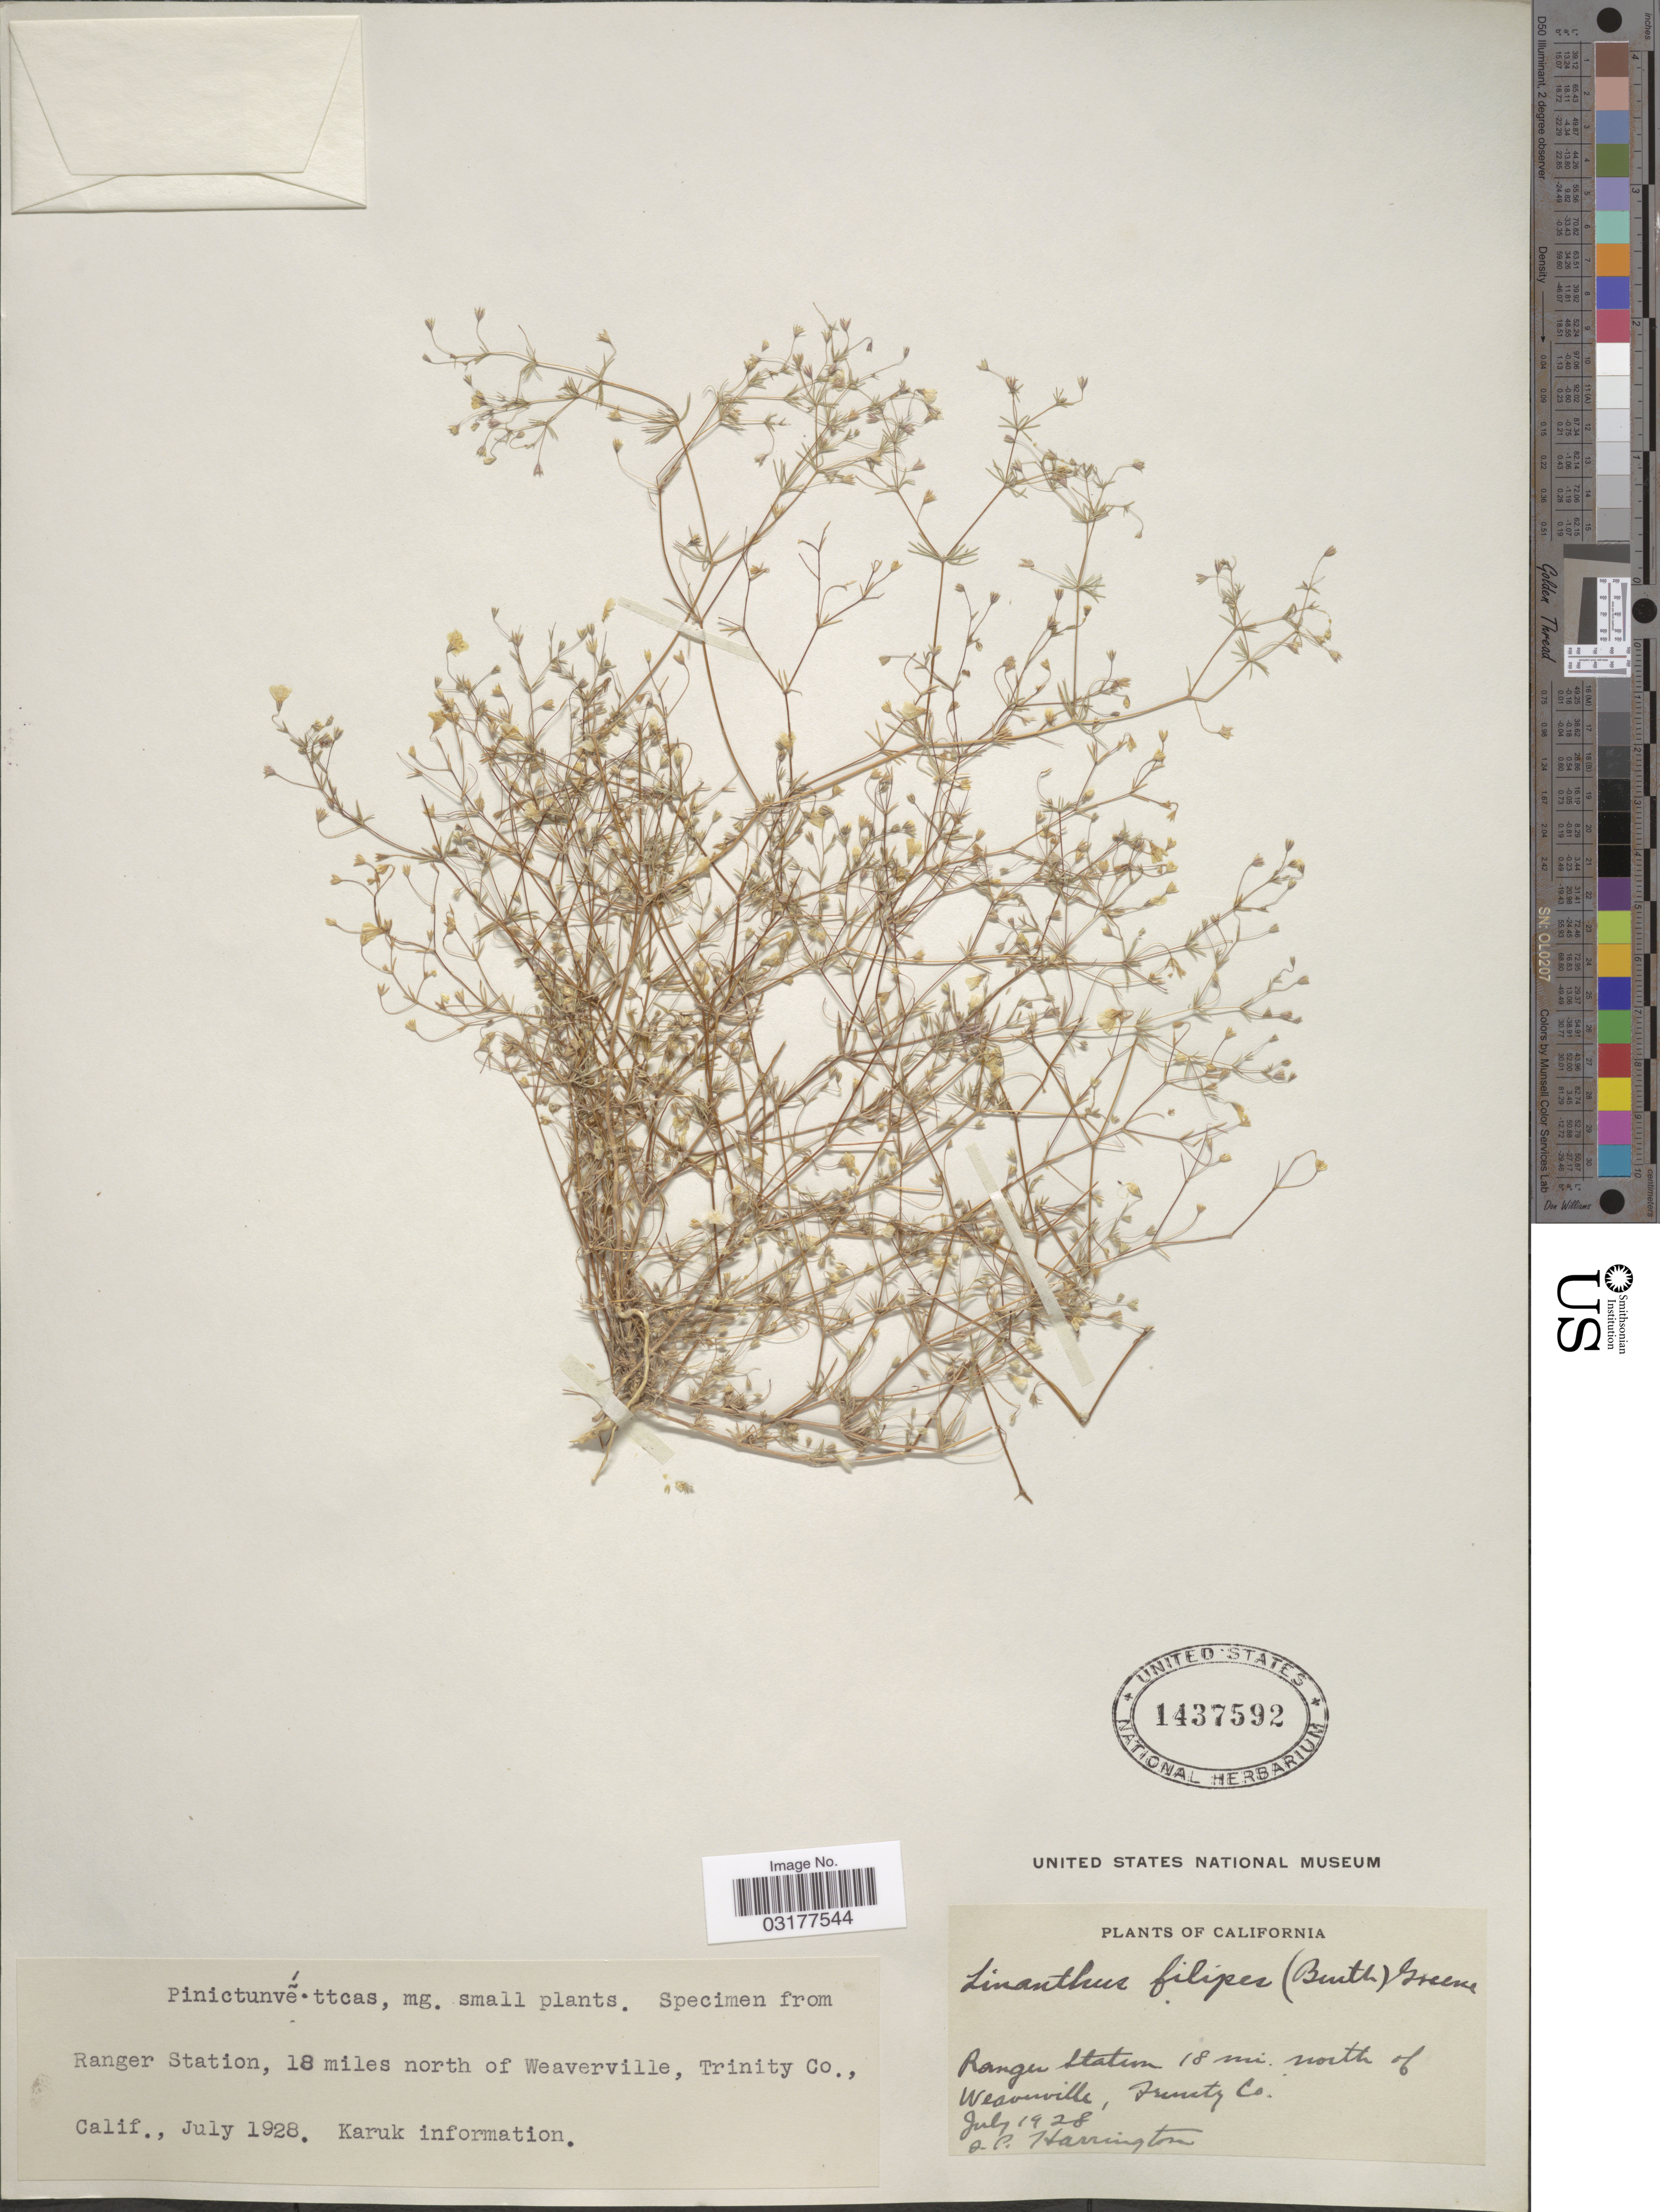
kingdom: Plantae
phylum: Tracheophyta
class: Magnoliopsida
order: Ericales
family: Polemoniaceae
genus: Leptosiphon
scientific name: Leptosiphon filipes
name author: (Benth.) J.M. Porter & L.A. Johnson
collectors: J. Harrington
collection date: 1928-07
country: United States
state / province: California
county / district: Trinity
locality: Ranger Station, 18 miles north of Weaverville, Trinity Co., Calif.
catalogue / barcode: US 1437592